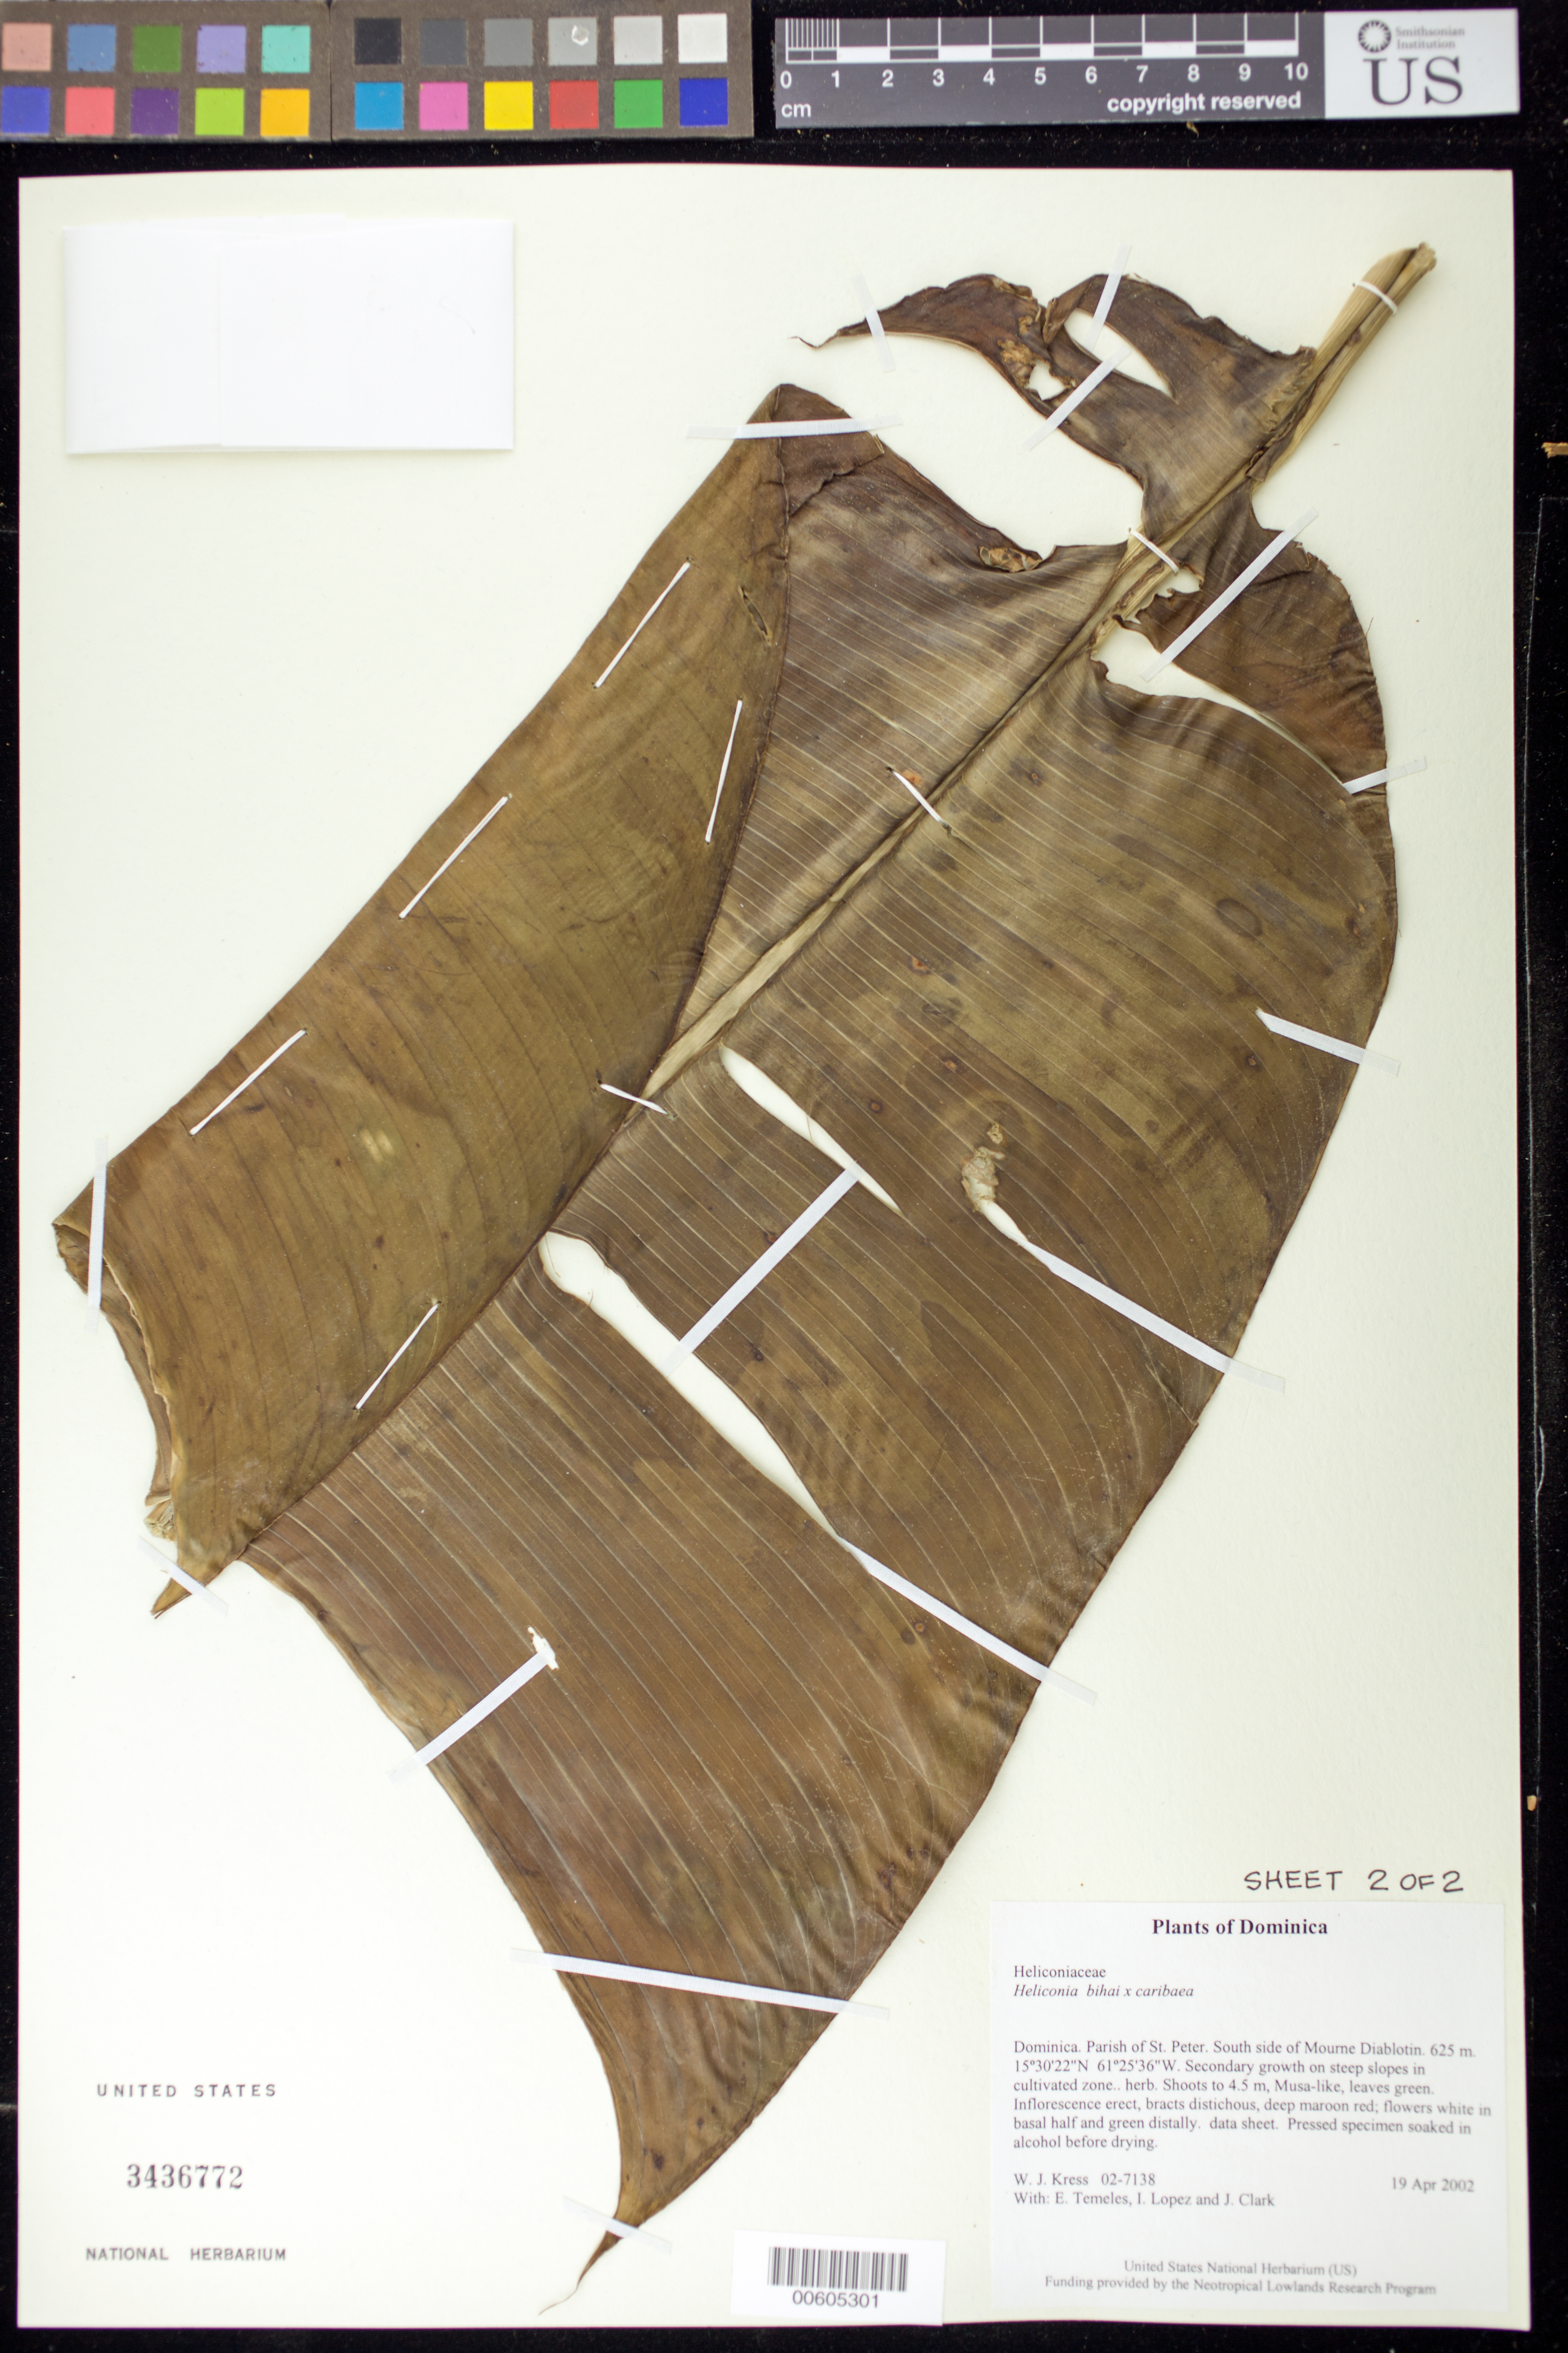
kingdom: Plantae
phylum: Tracheophyta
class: Liliopsida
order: Zingiberales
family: Heliconiaceae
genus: Heliconia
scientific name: Heliconia bihai x H. caribaea Lam.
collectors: W. J. Kress, E. Temeles, J. L. Clark & I. C. Lopez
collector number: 02-7138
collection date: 2002-04-19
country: Dominica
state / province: St. Peter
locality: South side of Mourne Diablotin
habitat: Secondary growth on steep slopes in cultivated zone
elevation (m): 625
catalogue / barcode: US 3436772